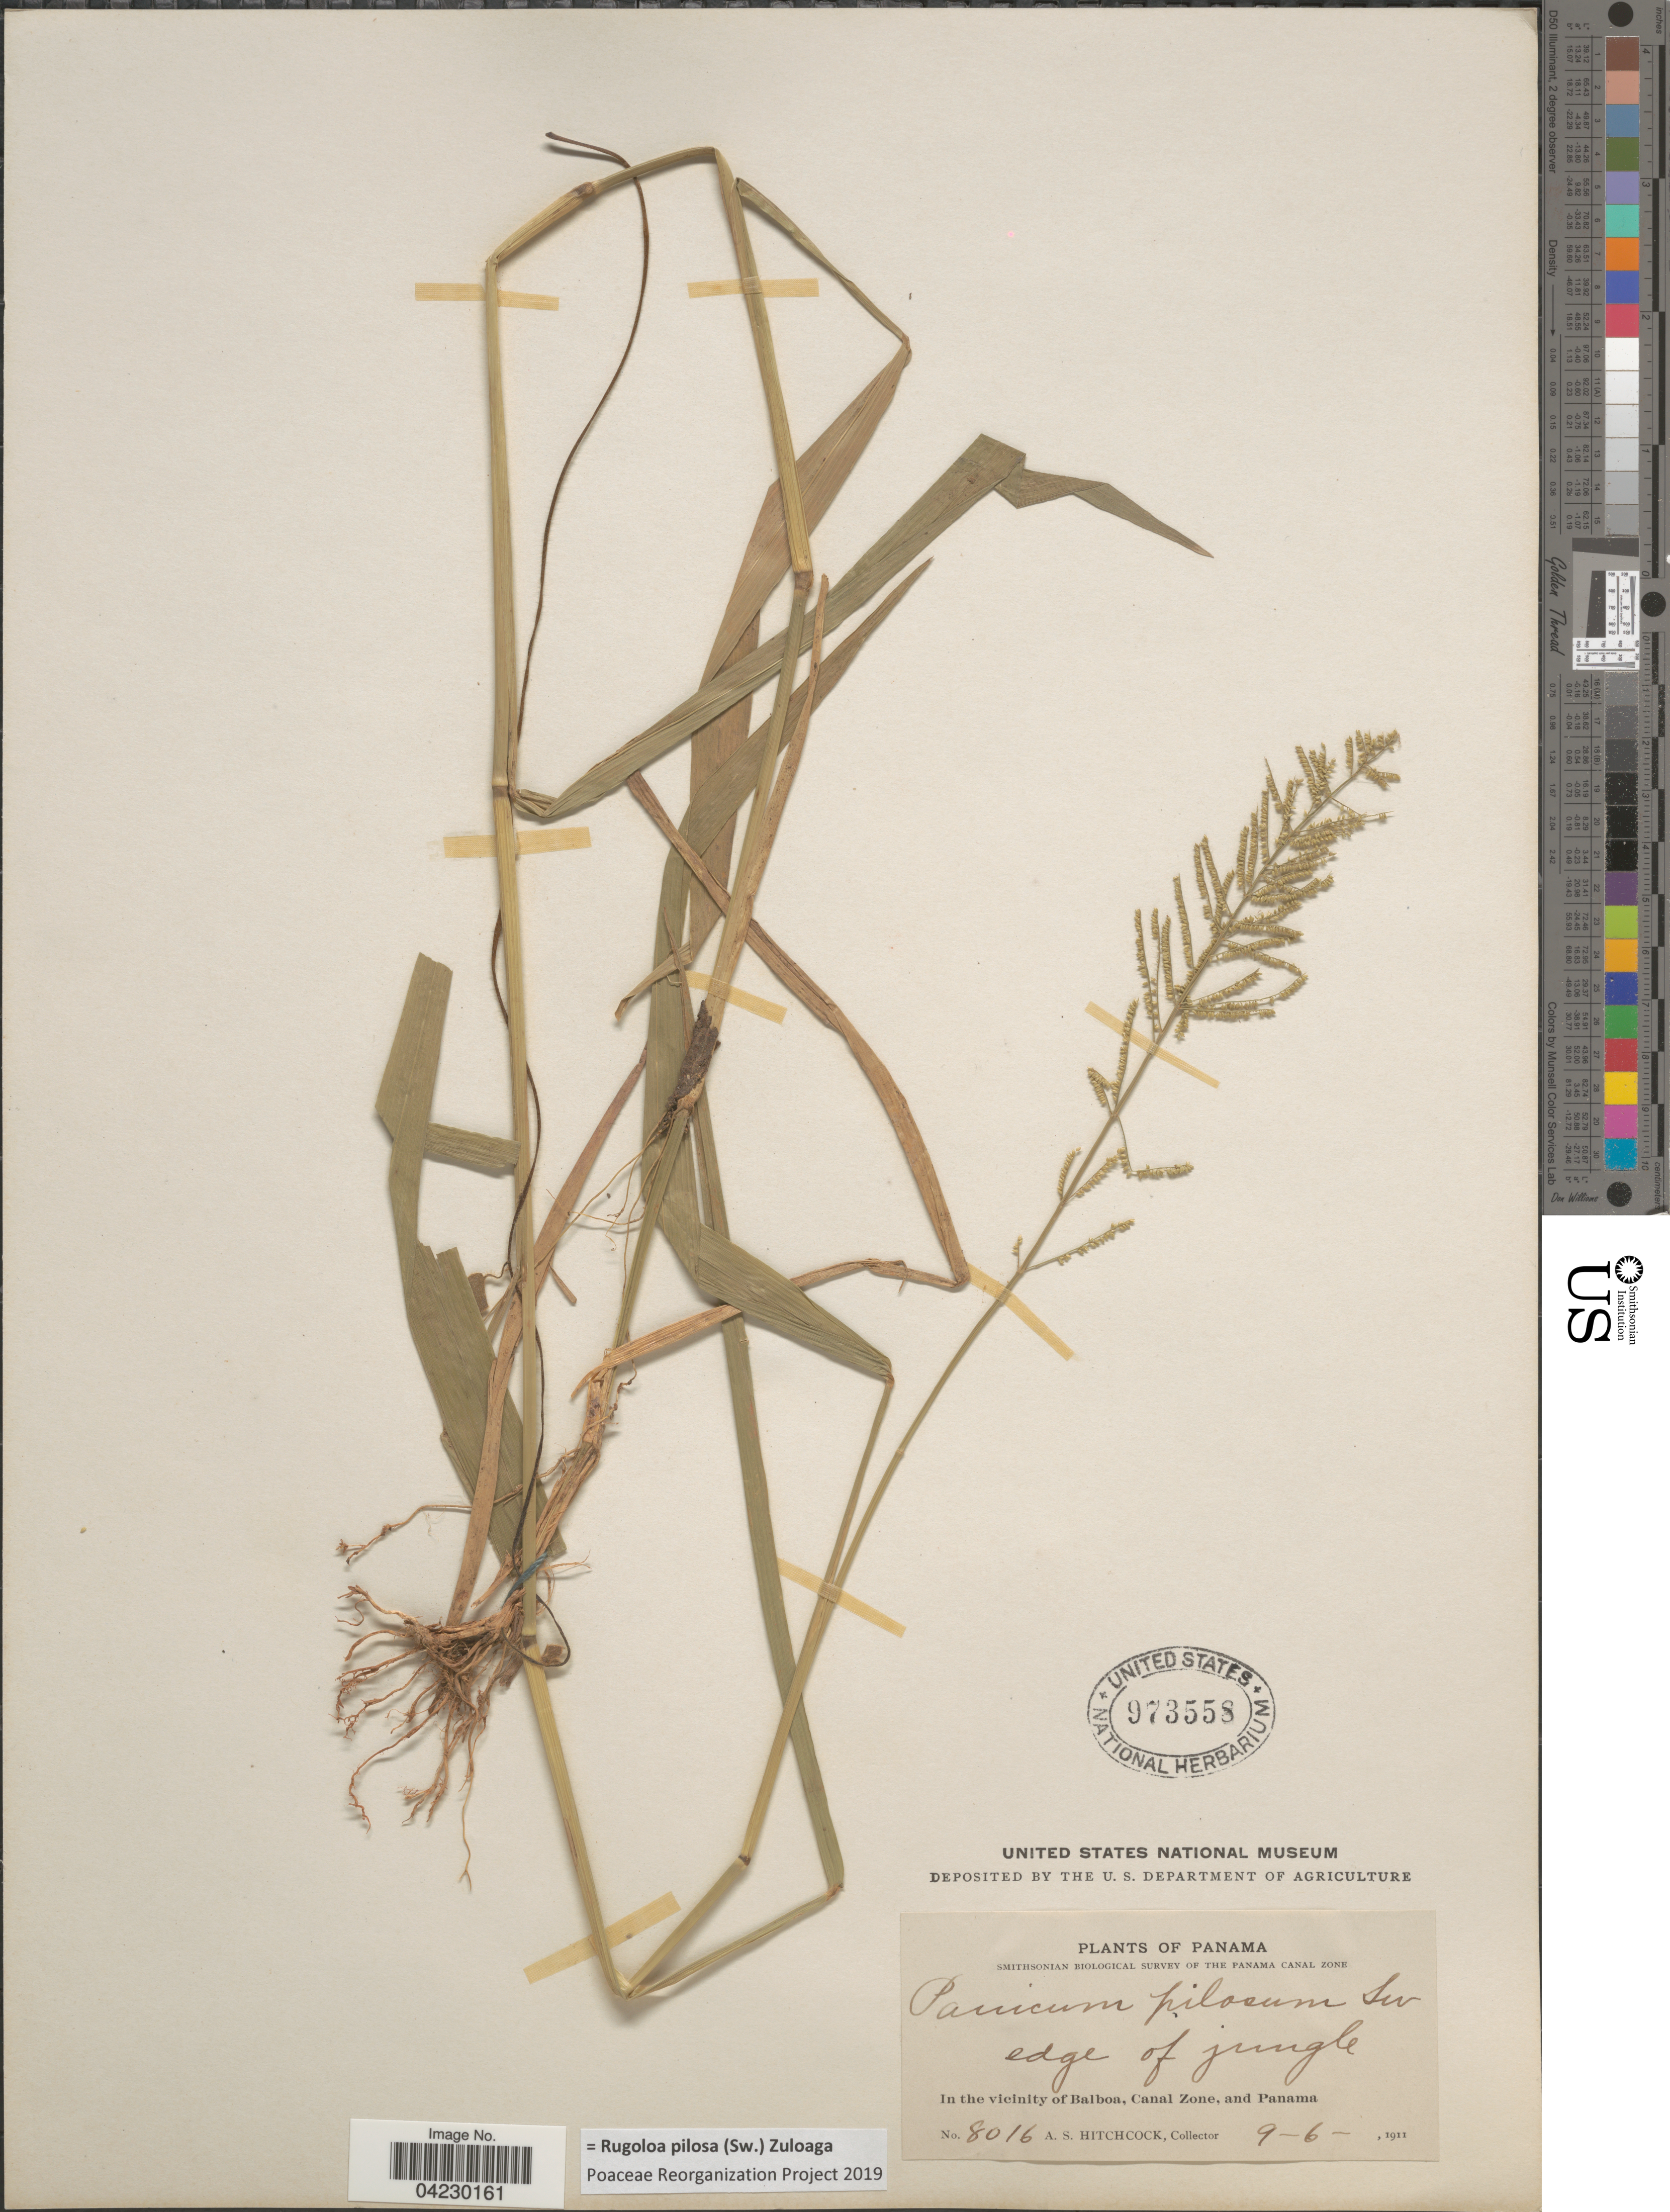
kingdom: Plantae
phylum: Tracheophyta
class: Liliopsida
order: Poales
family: Poaceae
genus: Rugoloa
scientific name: Rugoloa pilosa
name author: (Sw.) Zuloaga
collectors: A. S. Hitchcock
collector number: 8016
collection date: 1911-06-09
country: Panama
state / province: Colón / Panamá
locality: Smithsonian Biological Survey of the Panama Canal Zone. Edge of jungle. In the vicinity of Balboa, Canal Zone, and Panama.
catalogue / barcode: US 973558